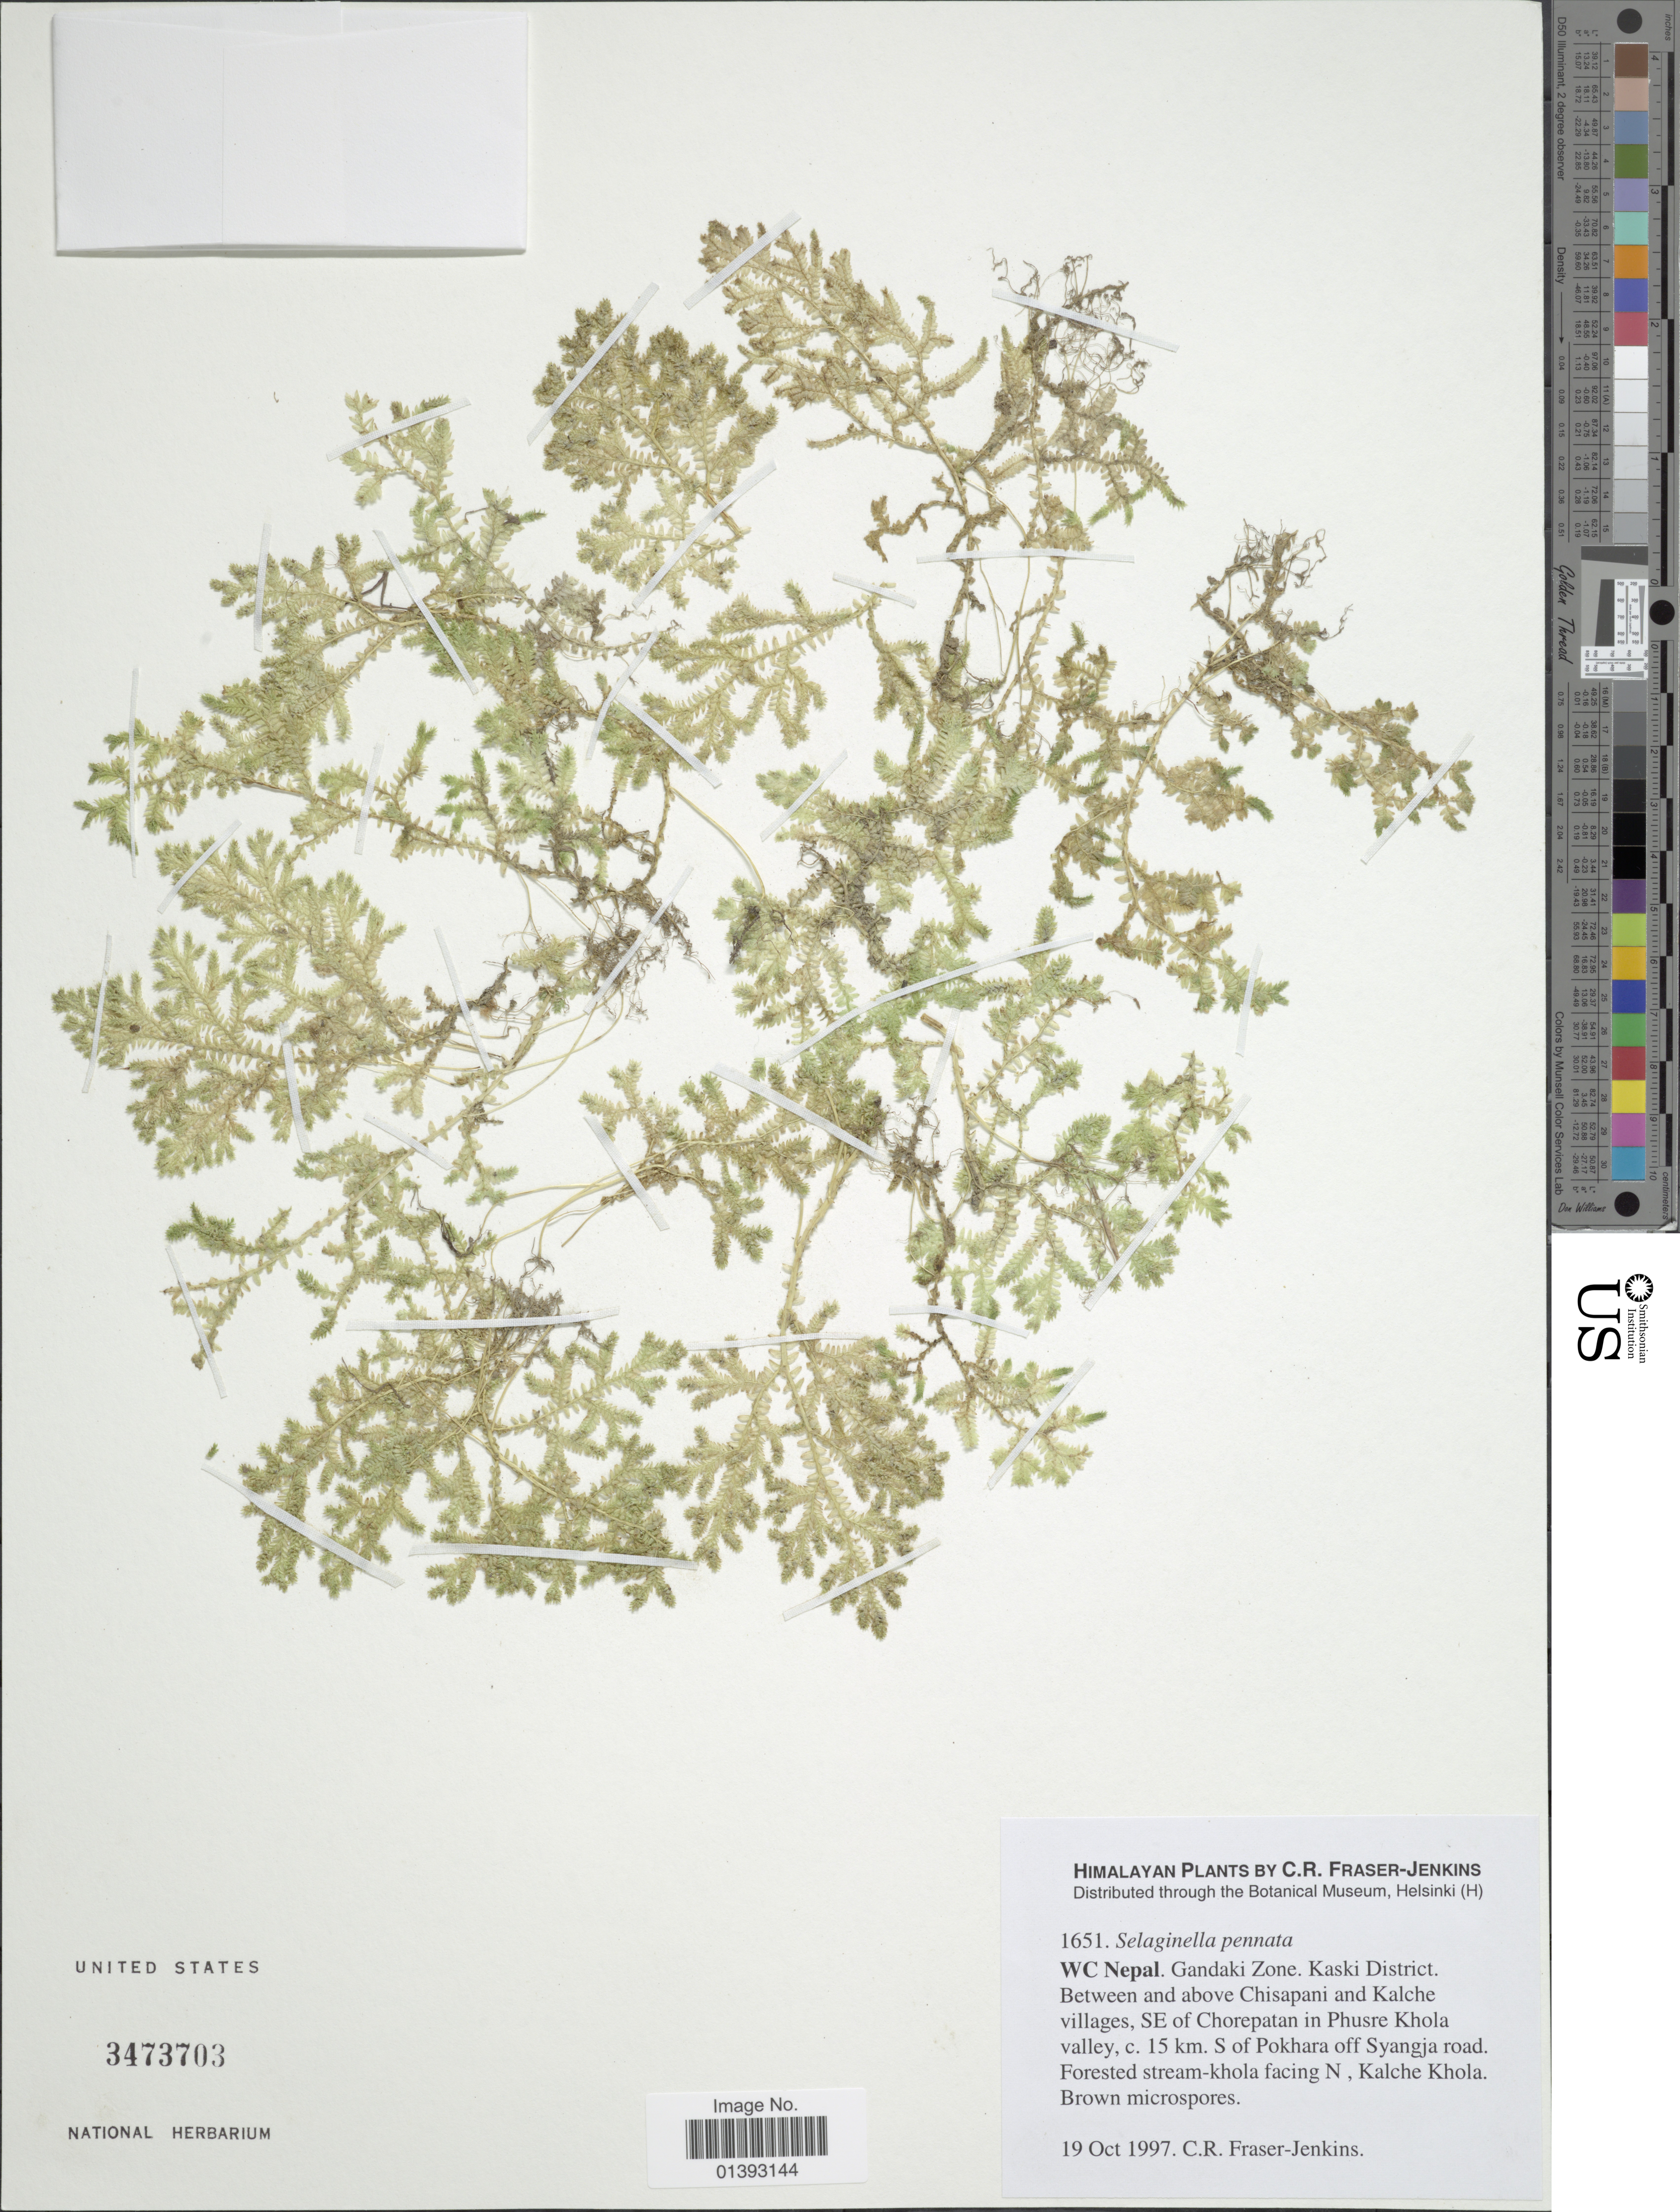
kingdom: Plantae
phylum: Tracheophyta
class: Lycopodiopsida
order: Selaginellales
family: Selaginellaceae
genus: Selaginella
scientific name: Selaginella pennata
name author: (D. Don) Spring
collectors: C. R. Fraser-Jenkins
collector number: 1651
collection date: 1997-10-19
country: Nepal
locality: WC Nepal Gandaki Zone, Kaski District, between and above Chisapani and Kalche villages, SE of Chorepatan in Phusre Khola valley, c. 15km S of Pokhara off Syangja road, forested stream-khola facing N, Kalche Khola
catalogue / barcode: US 3473703